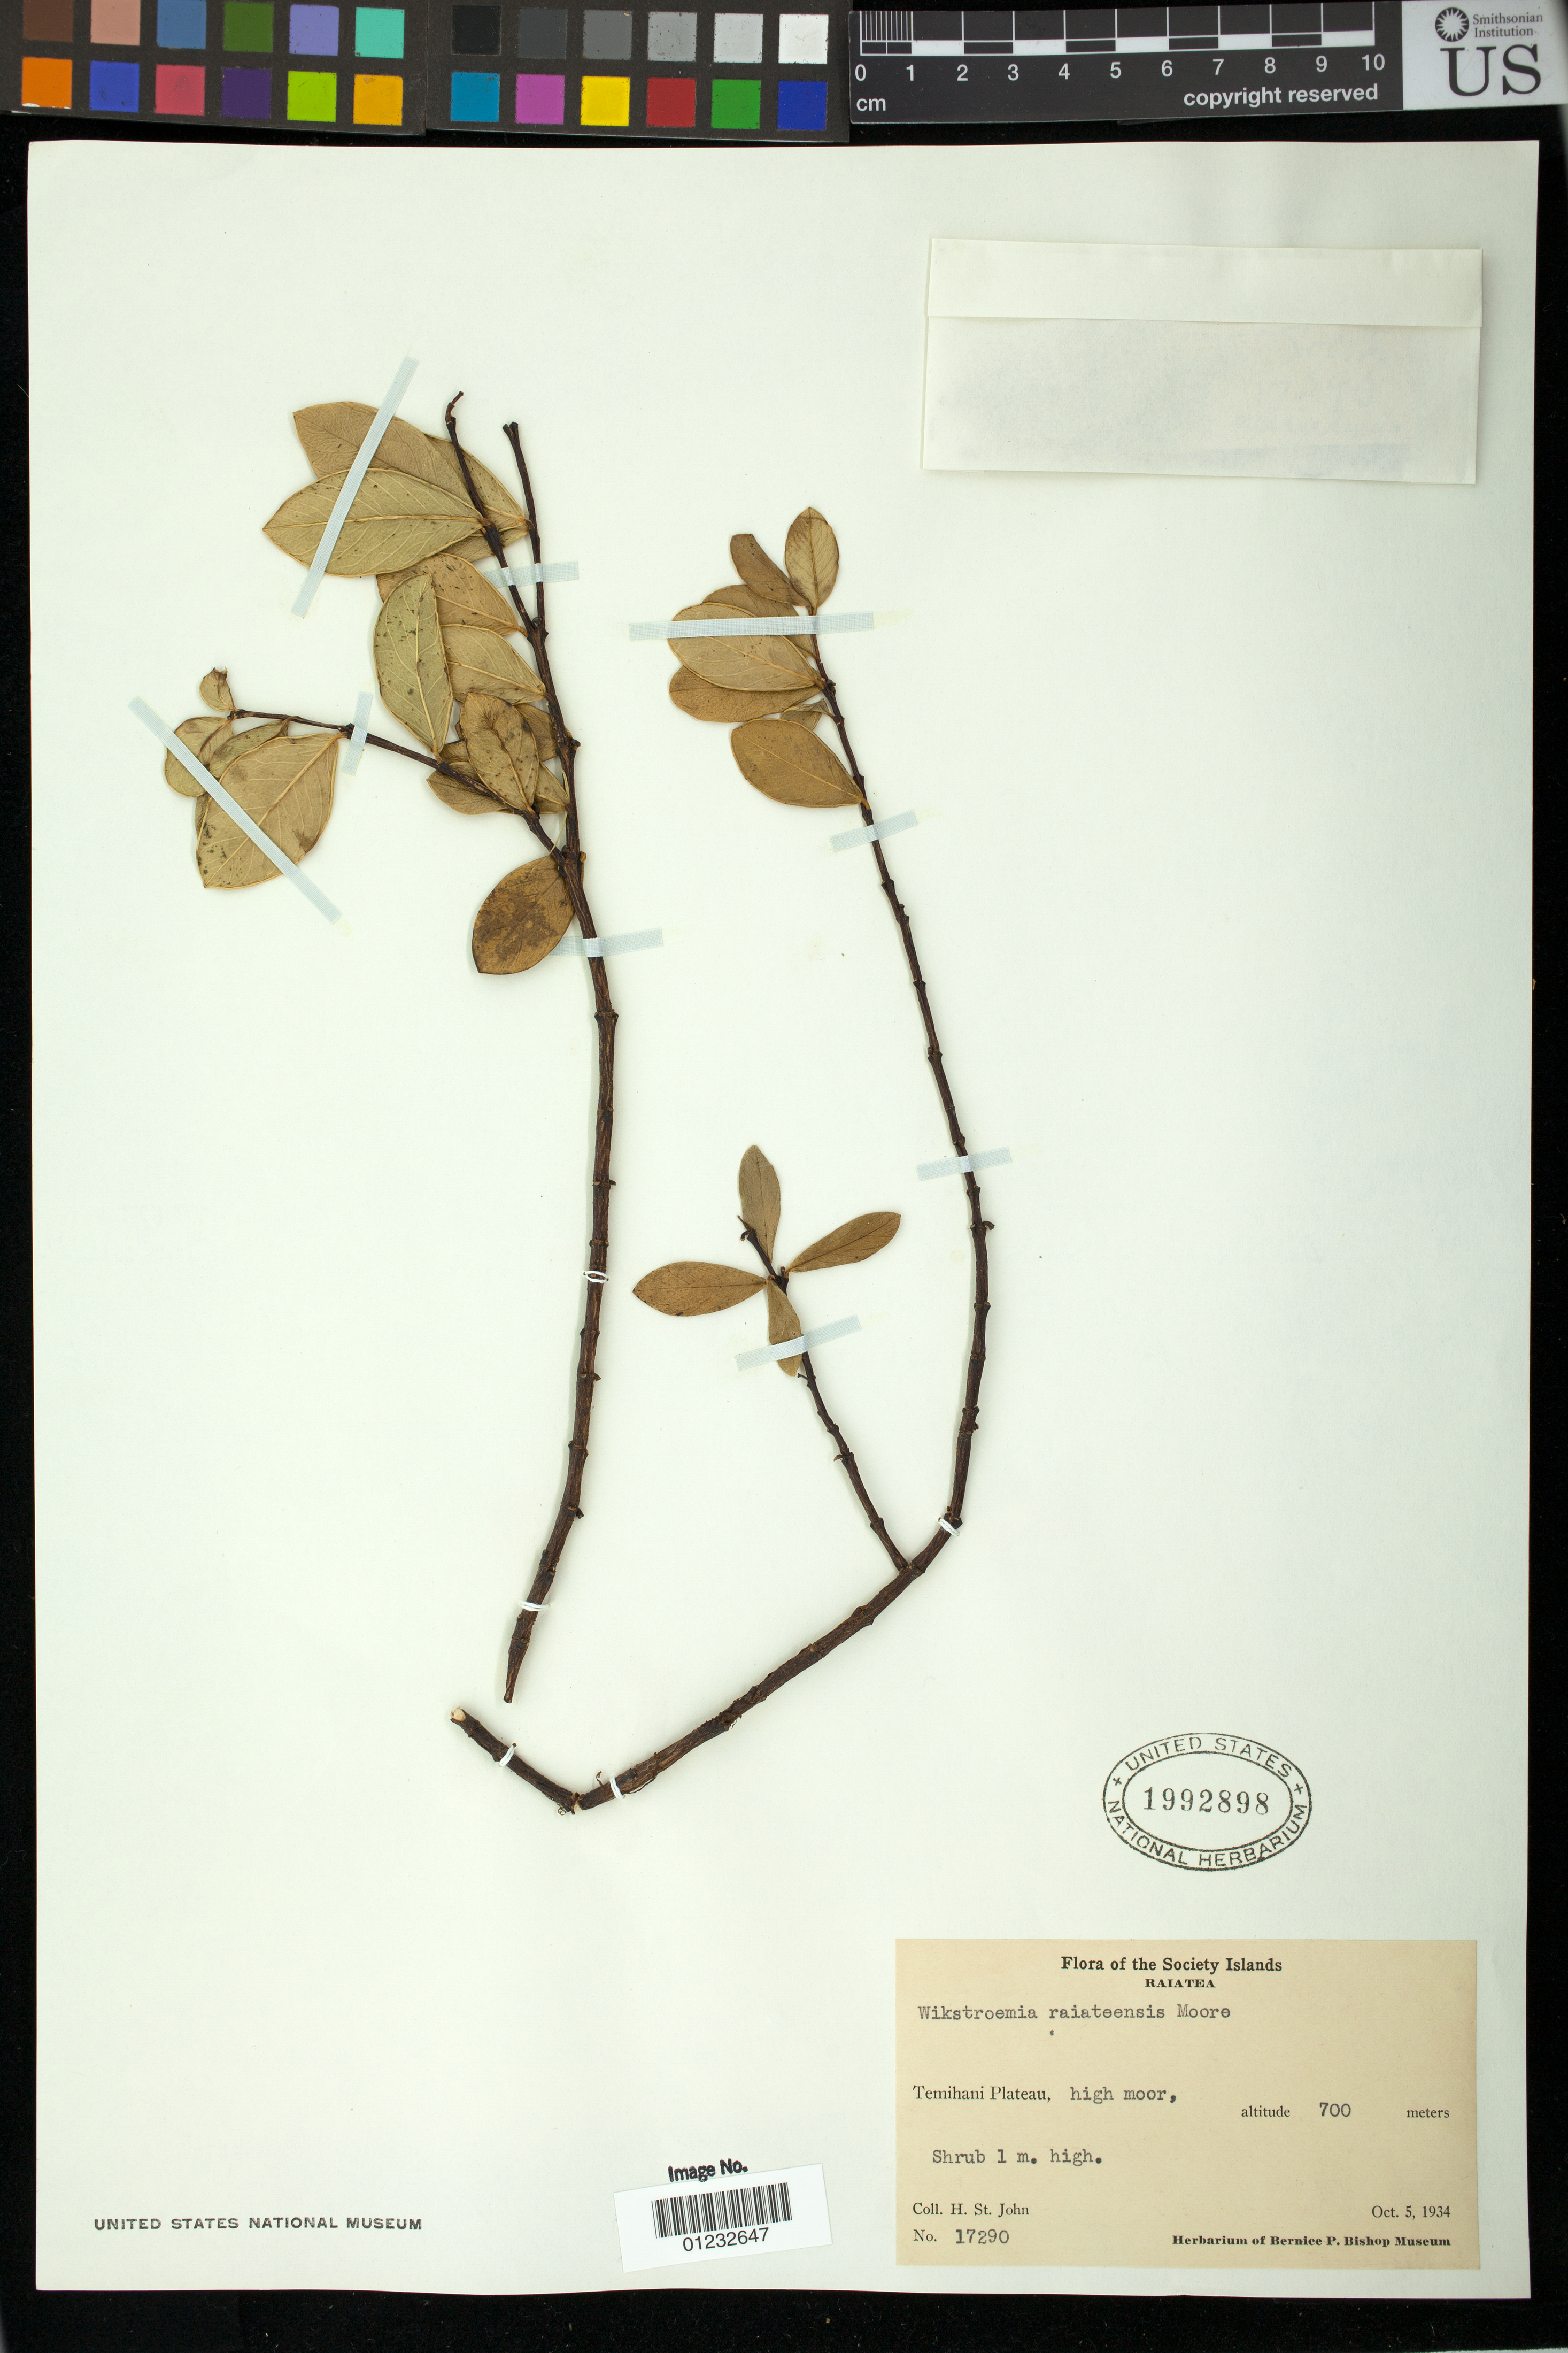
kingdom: Plantae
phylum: Tracheophyta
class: Magnoliopsida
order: Malvales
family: Thymelaeaceae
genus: Wikstroemia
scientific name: Wikstroemia raiateensis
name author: J.W. Moore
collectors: H. St. John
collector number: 17290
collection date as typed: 05 Oct 1934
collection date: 1934-10-05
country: French Polynesia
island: Raiatea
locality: Temihani Plateau. [Society Is.]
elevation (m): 700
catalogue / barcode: US 1992898